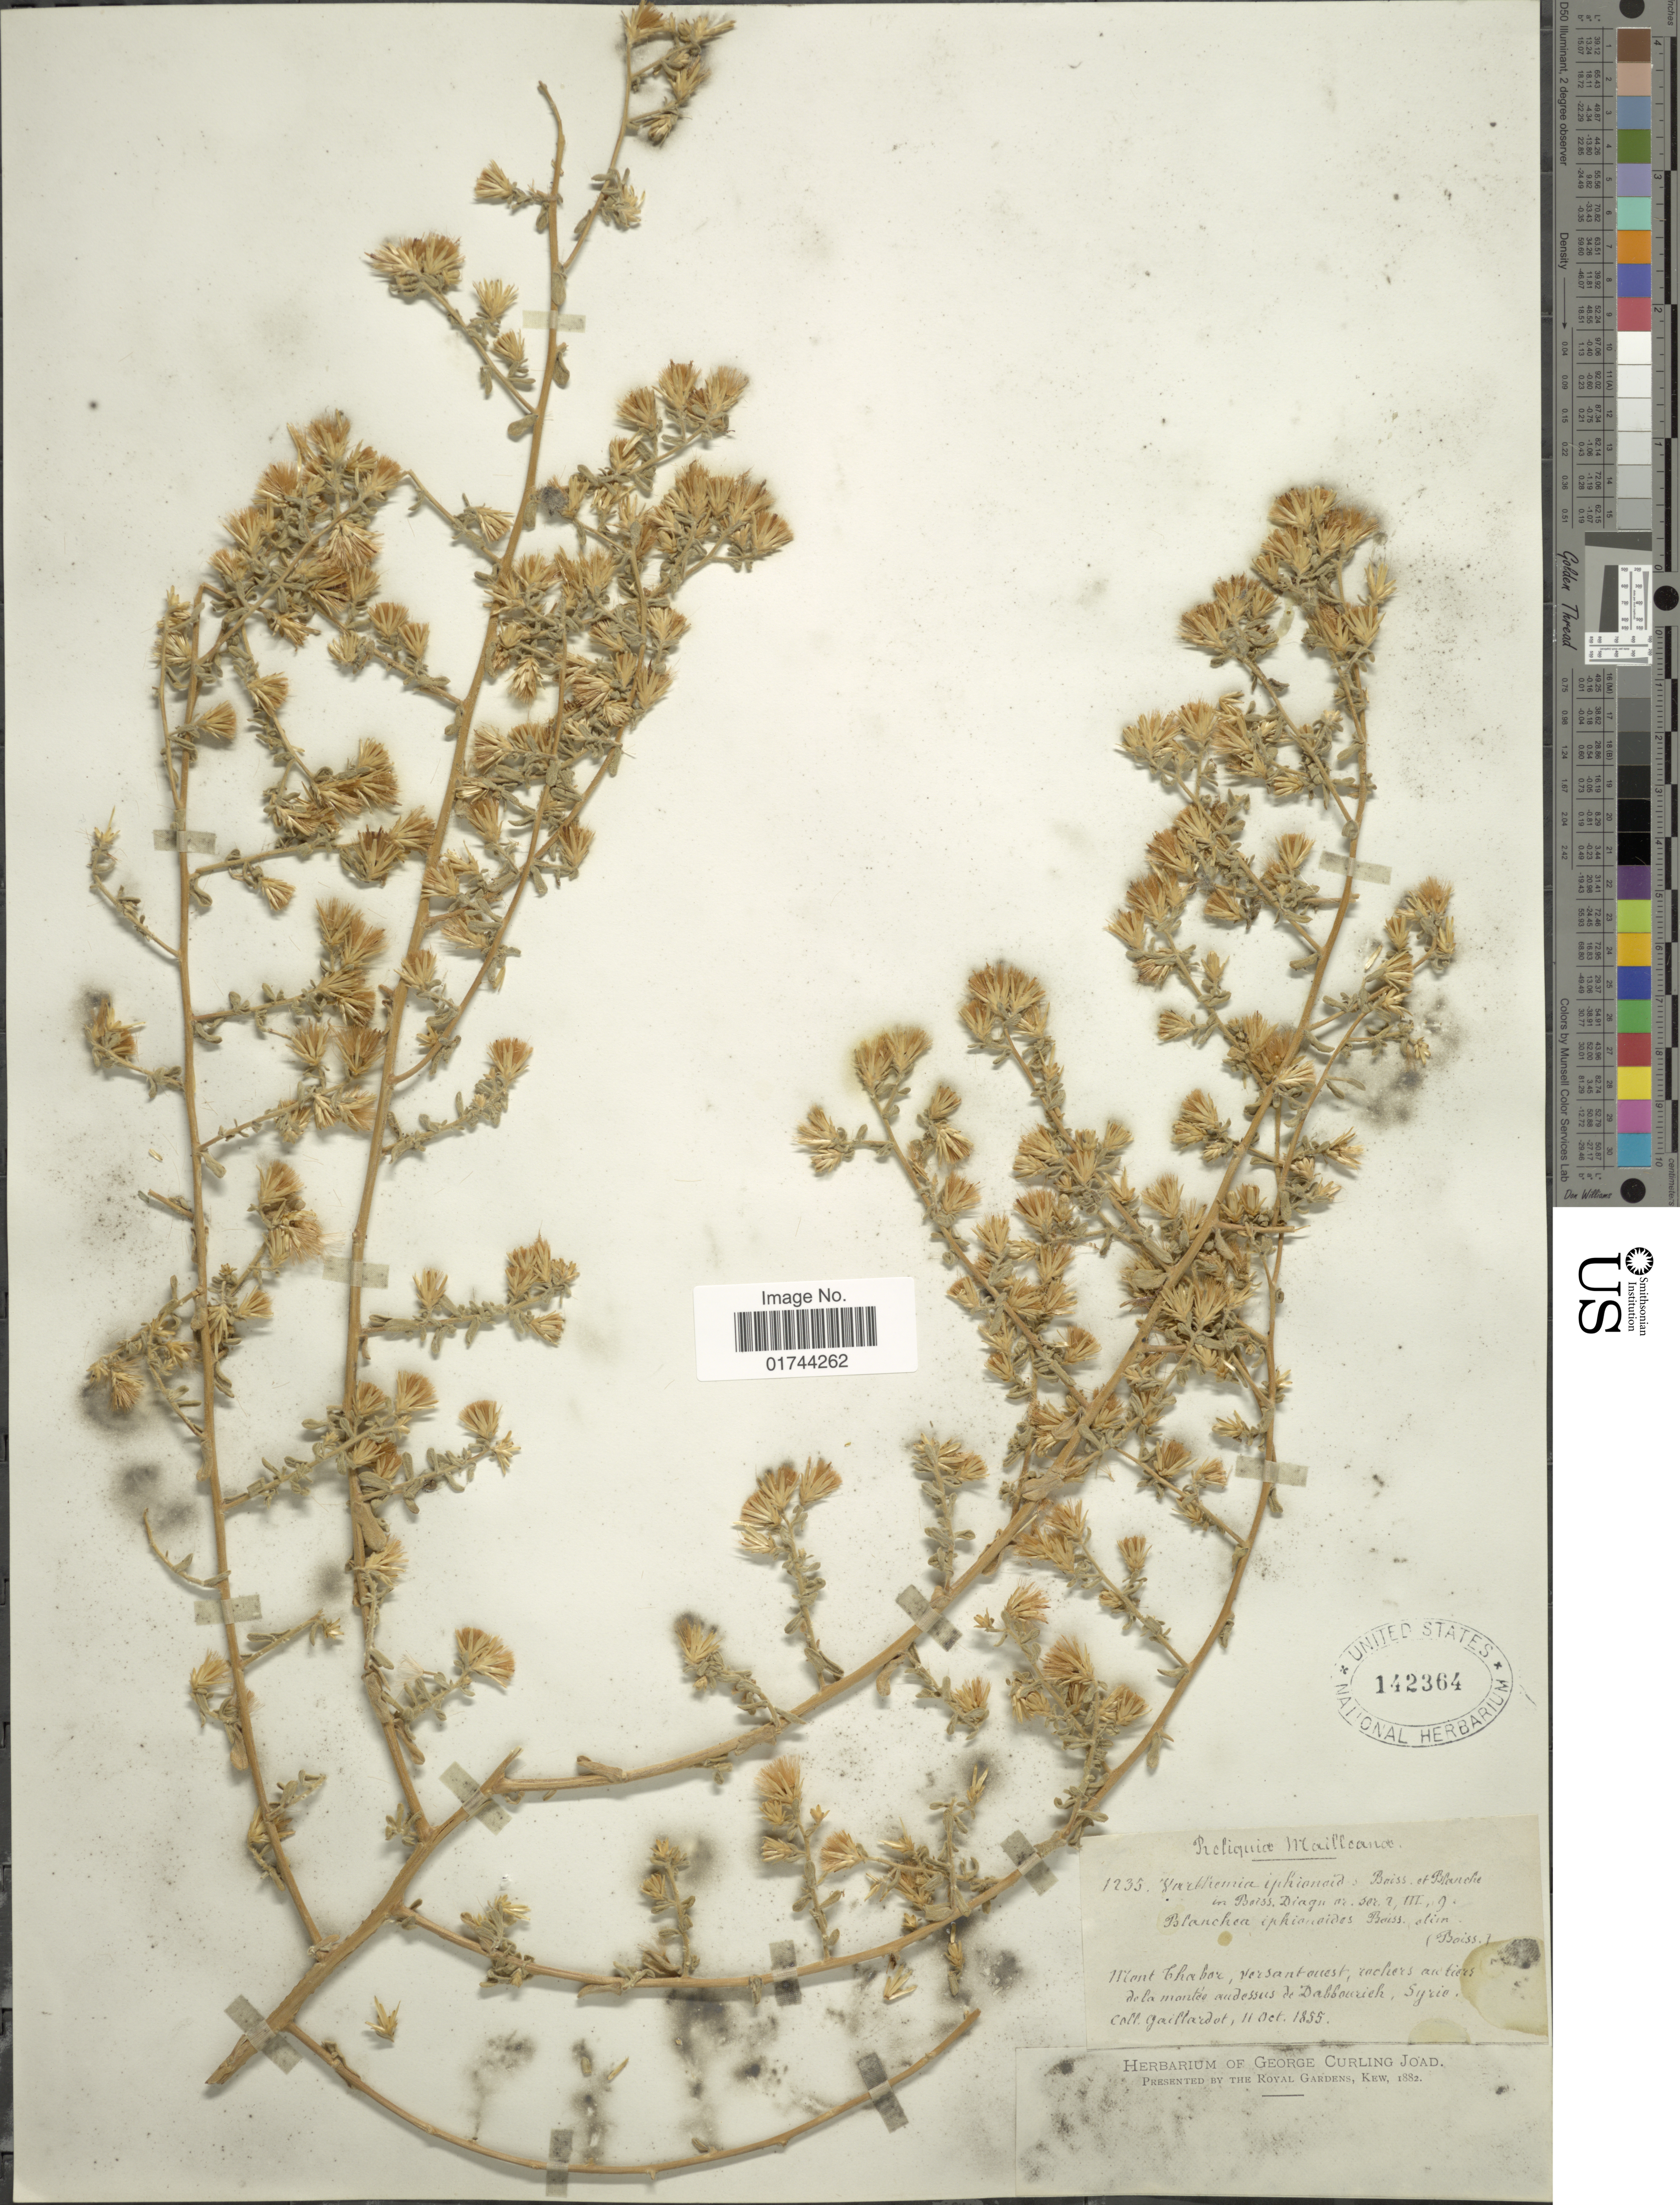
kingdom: Plantae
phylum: Tracheophyta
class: Magnoliopsida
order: Asterales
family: Asteraceae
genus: Varthemia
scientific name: Varthemia iphionoides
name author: Boiss. & Blanche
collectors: Gaillardot, --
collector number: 1235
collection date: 1855-10-11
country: Israel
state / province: Northern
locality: Maillcanae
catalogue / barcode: US 142364